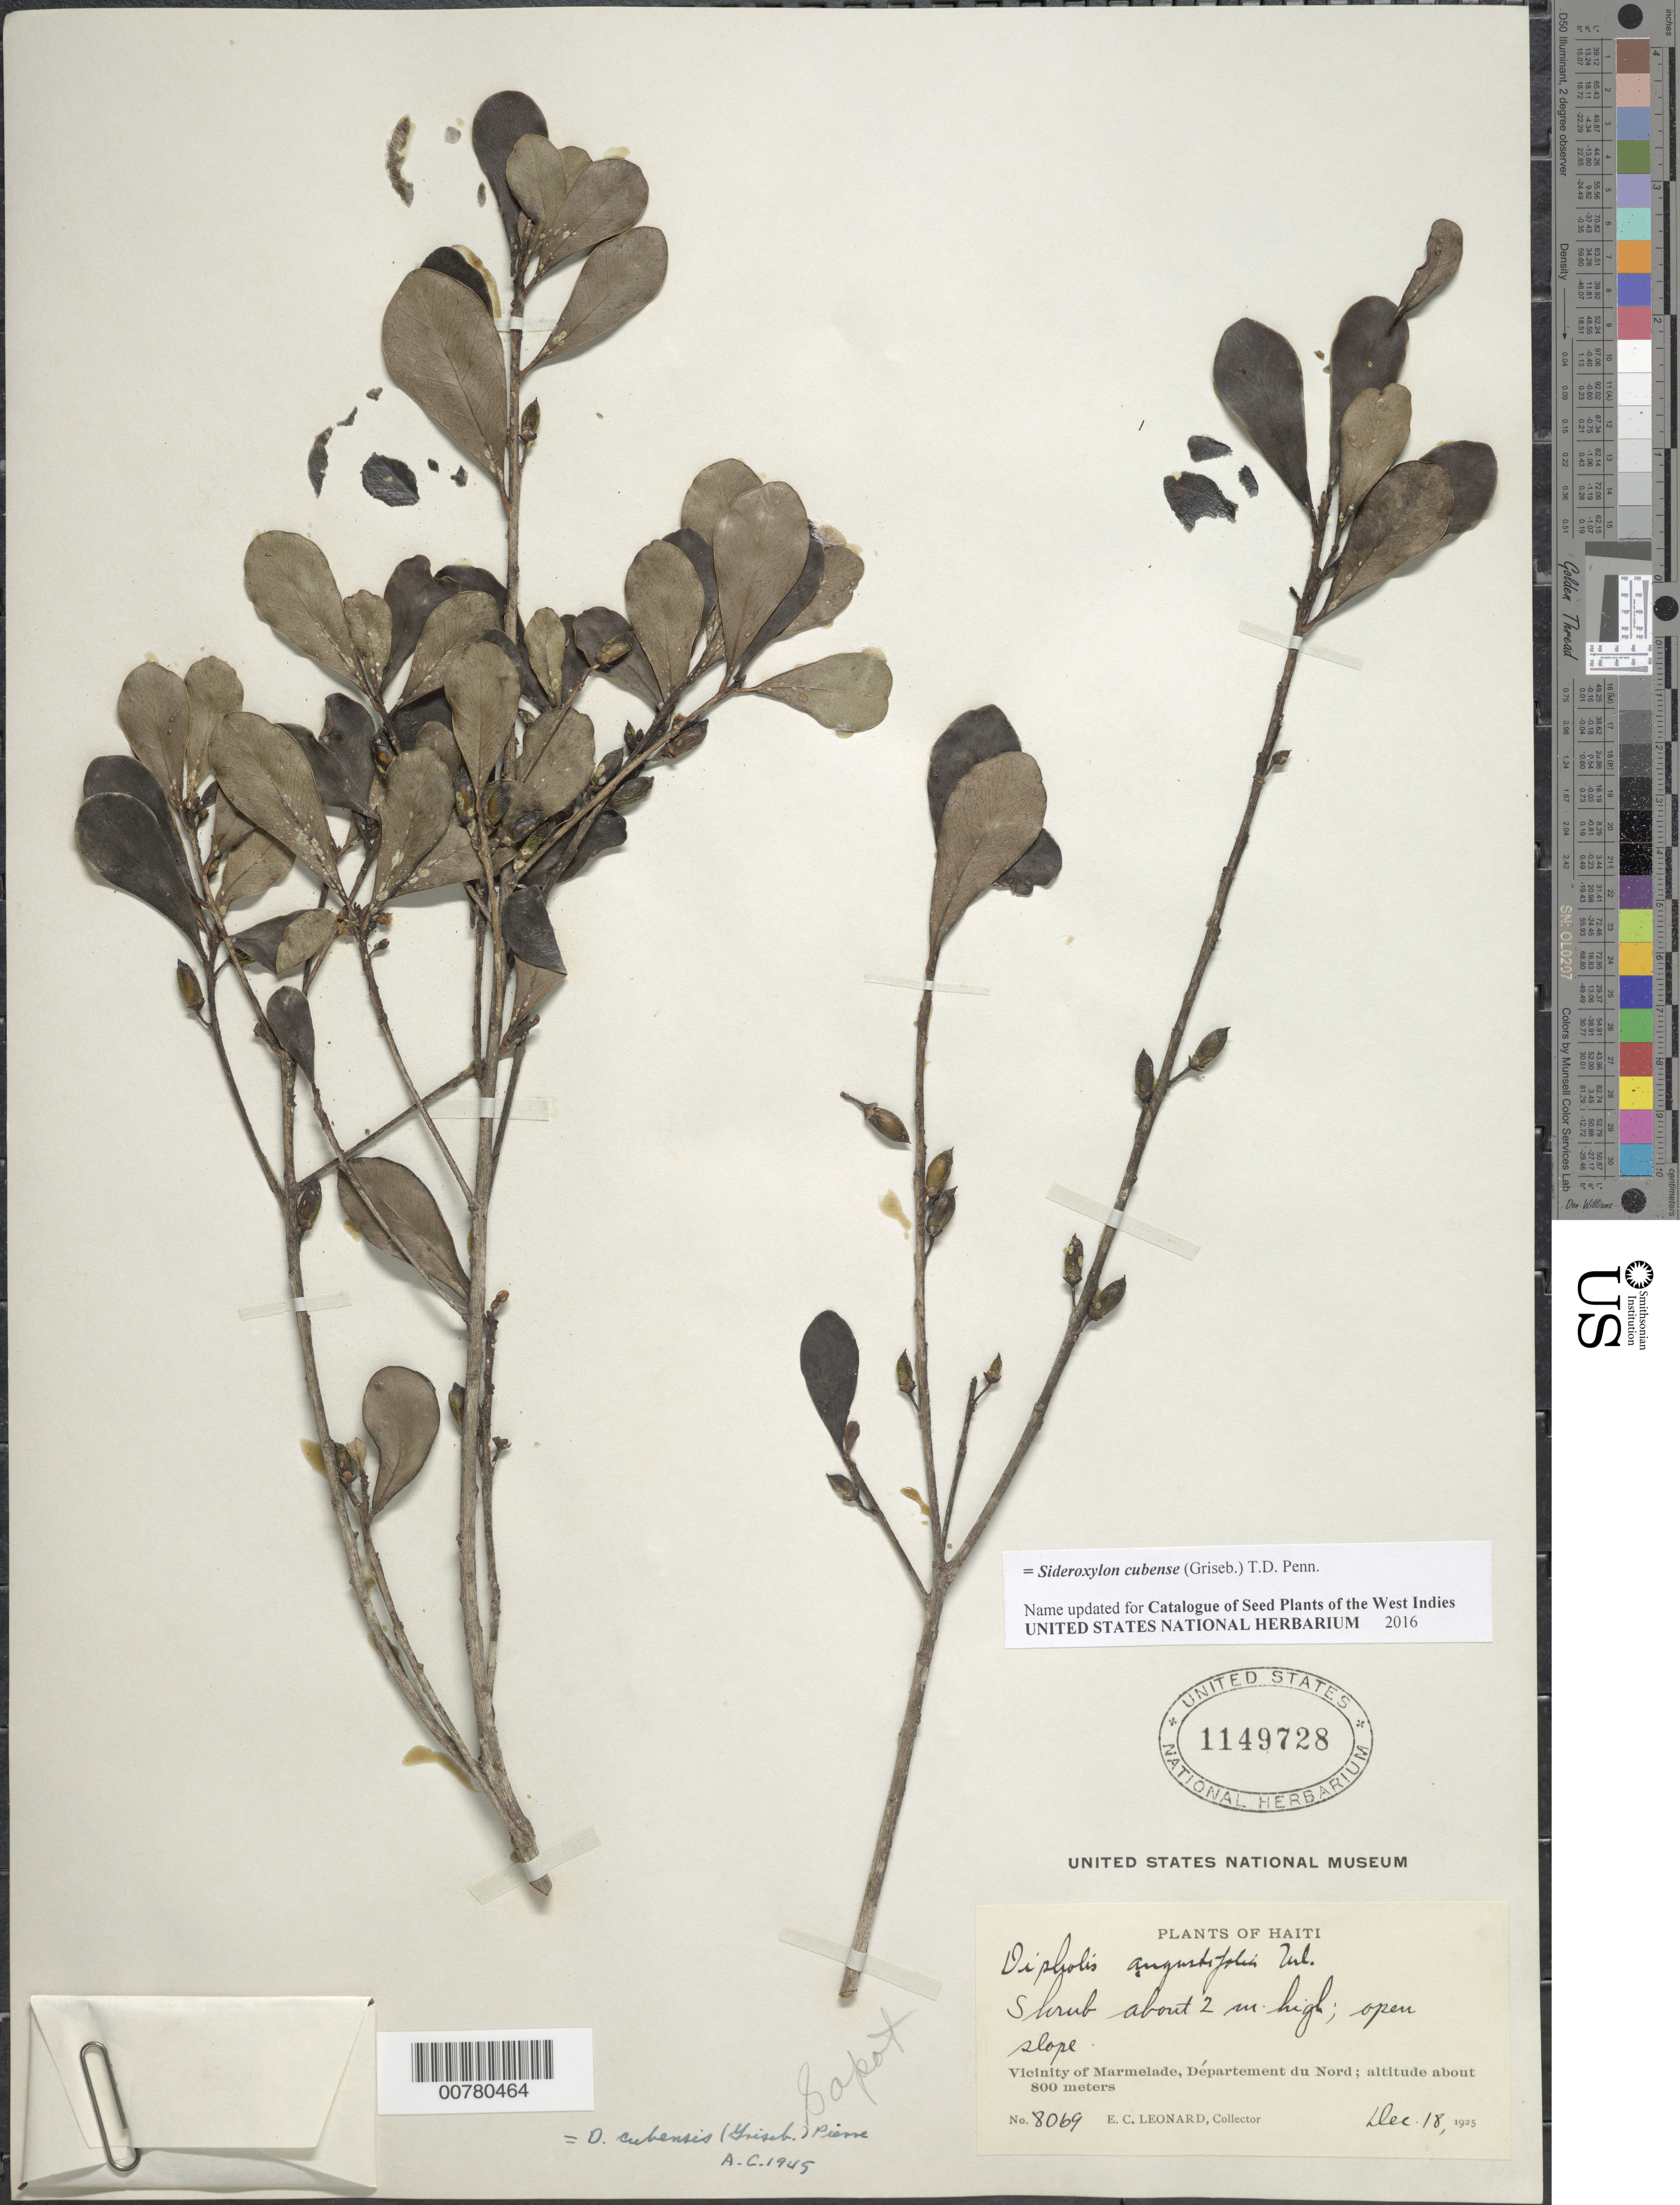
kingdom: Plantae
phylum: Tracheophyta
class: Magnoliopsida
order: Ericales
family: Sapotaceae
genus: Sideroxylon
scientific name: Sideroxylon cubense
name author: (Griseb.) T.D. Penn.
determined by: Cronquist, A. J.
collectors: E. C. Leonard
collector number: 8069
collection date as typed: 18 Dec 1925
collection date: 1925-12-18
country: Haiti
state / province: Nord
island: Hispaniola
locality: Vicinity of Marmelade.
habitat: Open slope.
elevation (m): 800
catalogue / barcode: US 1149728